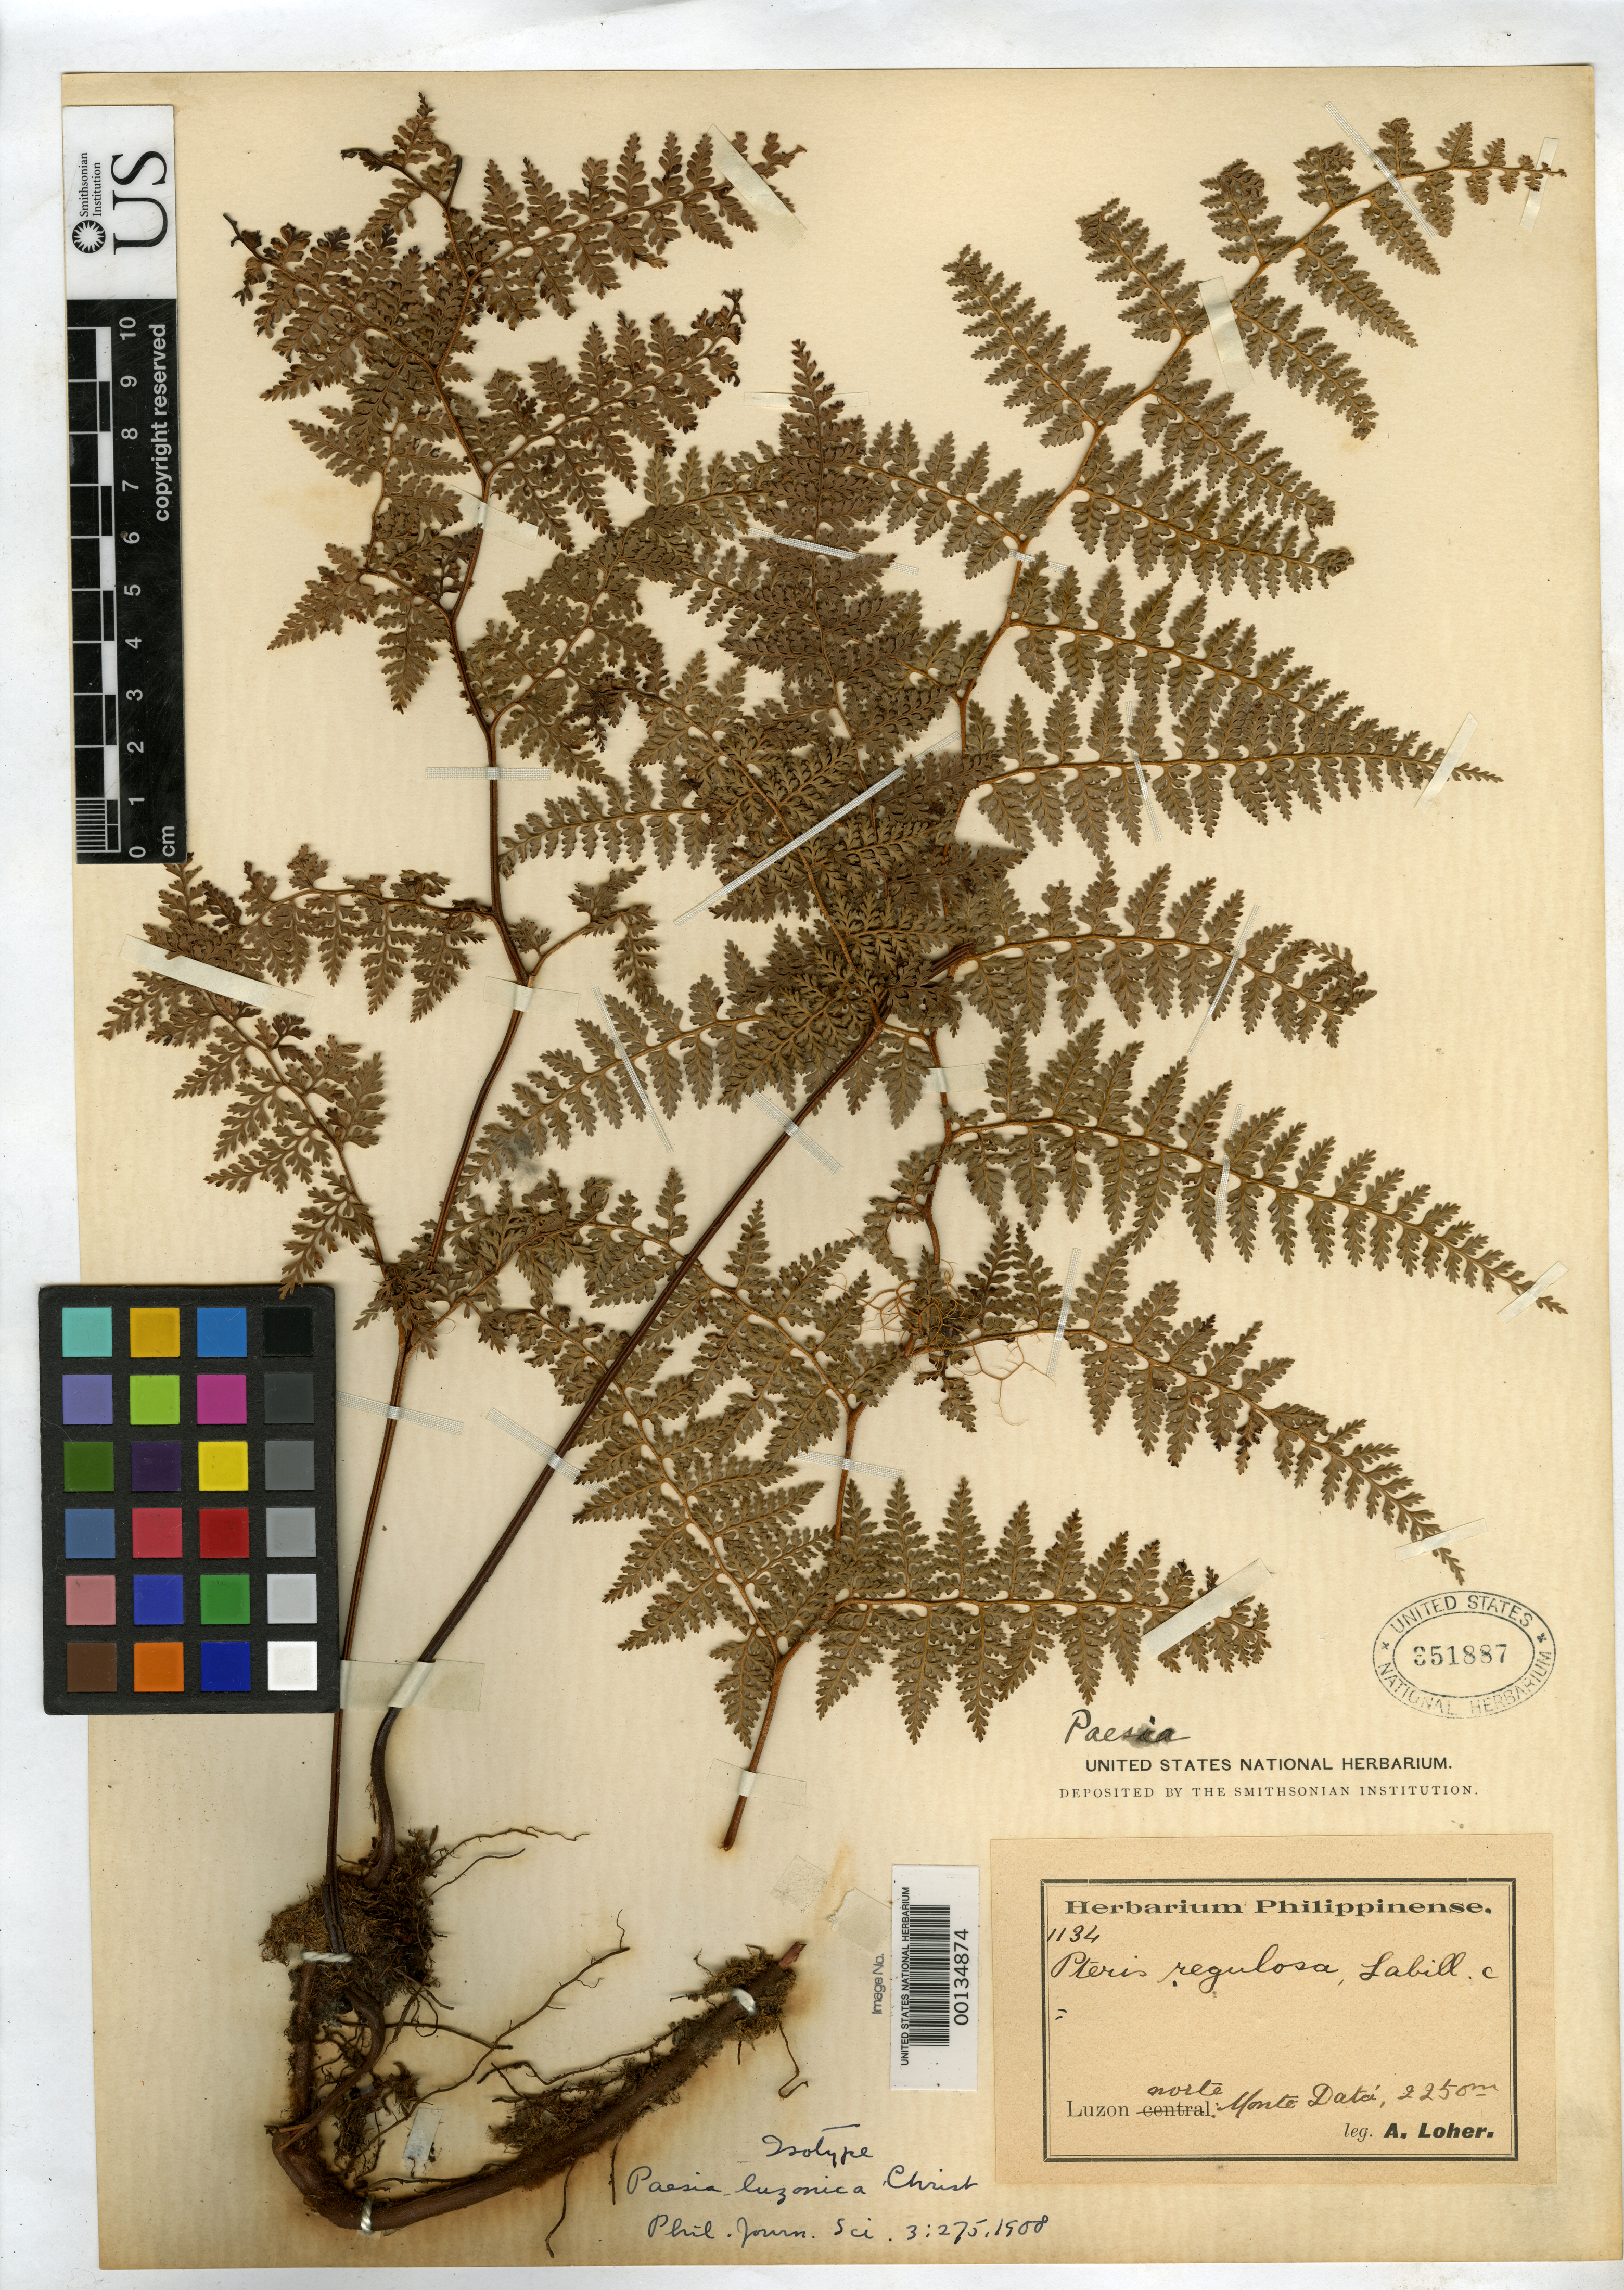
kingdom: Plantae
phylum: Tracheophyta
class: Polypodiopsida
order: Polypodiales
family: Dennstaedtiaceae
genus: Paesia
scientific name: Paesia luzonica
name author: Christ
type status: Isotype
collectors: A. Loher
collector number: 1134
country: Philippines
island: Luzon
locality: Norte Monte Dato.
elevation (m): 2250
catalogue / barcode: US 351887